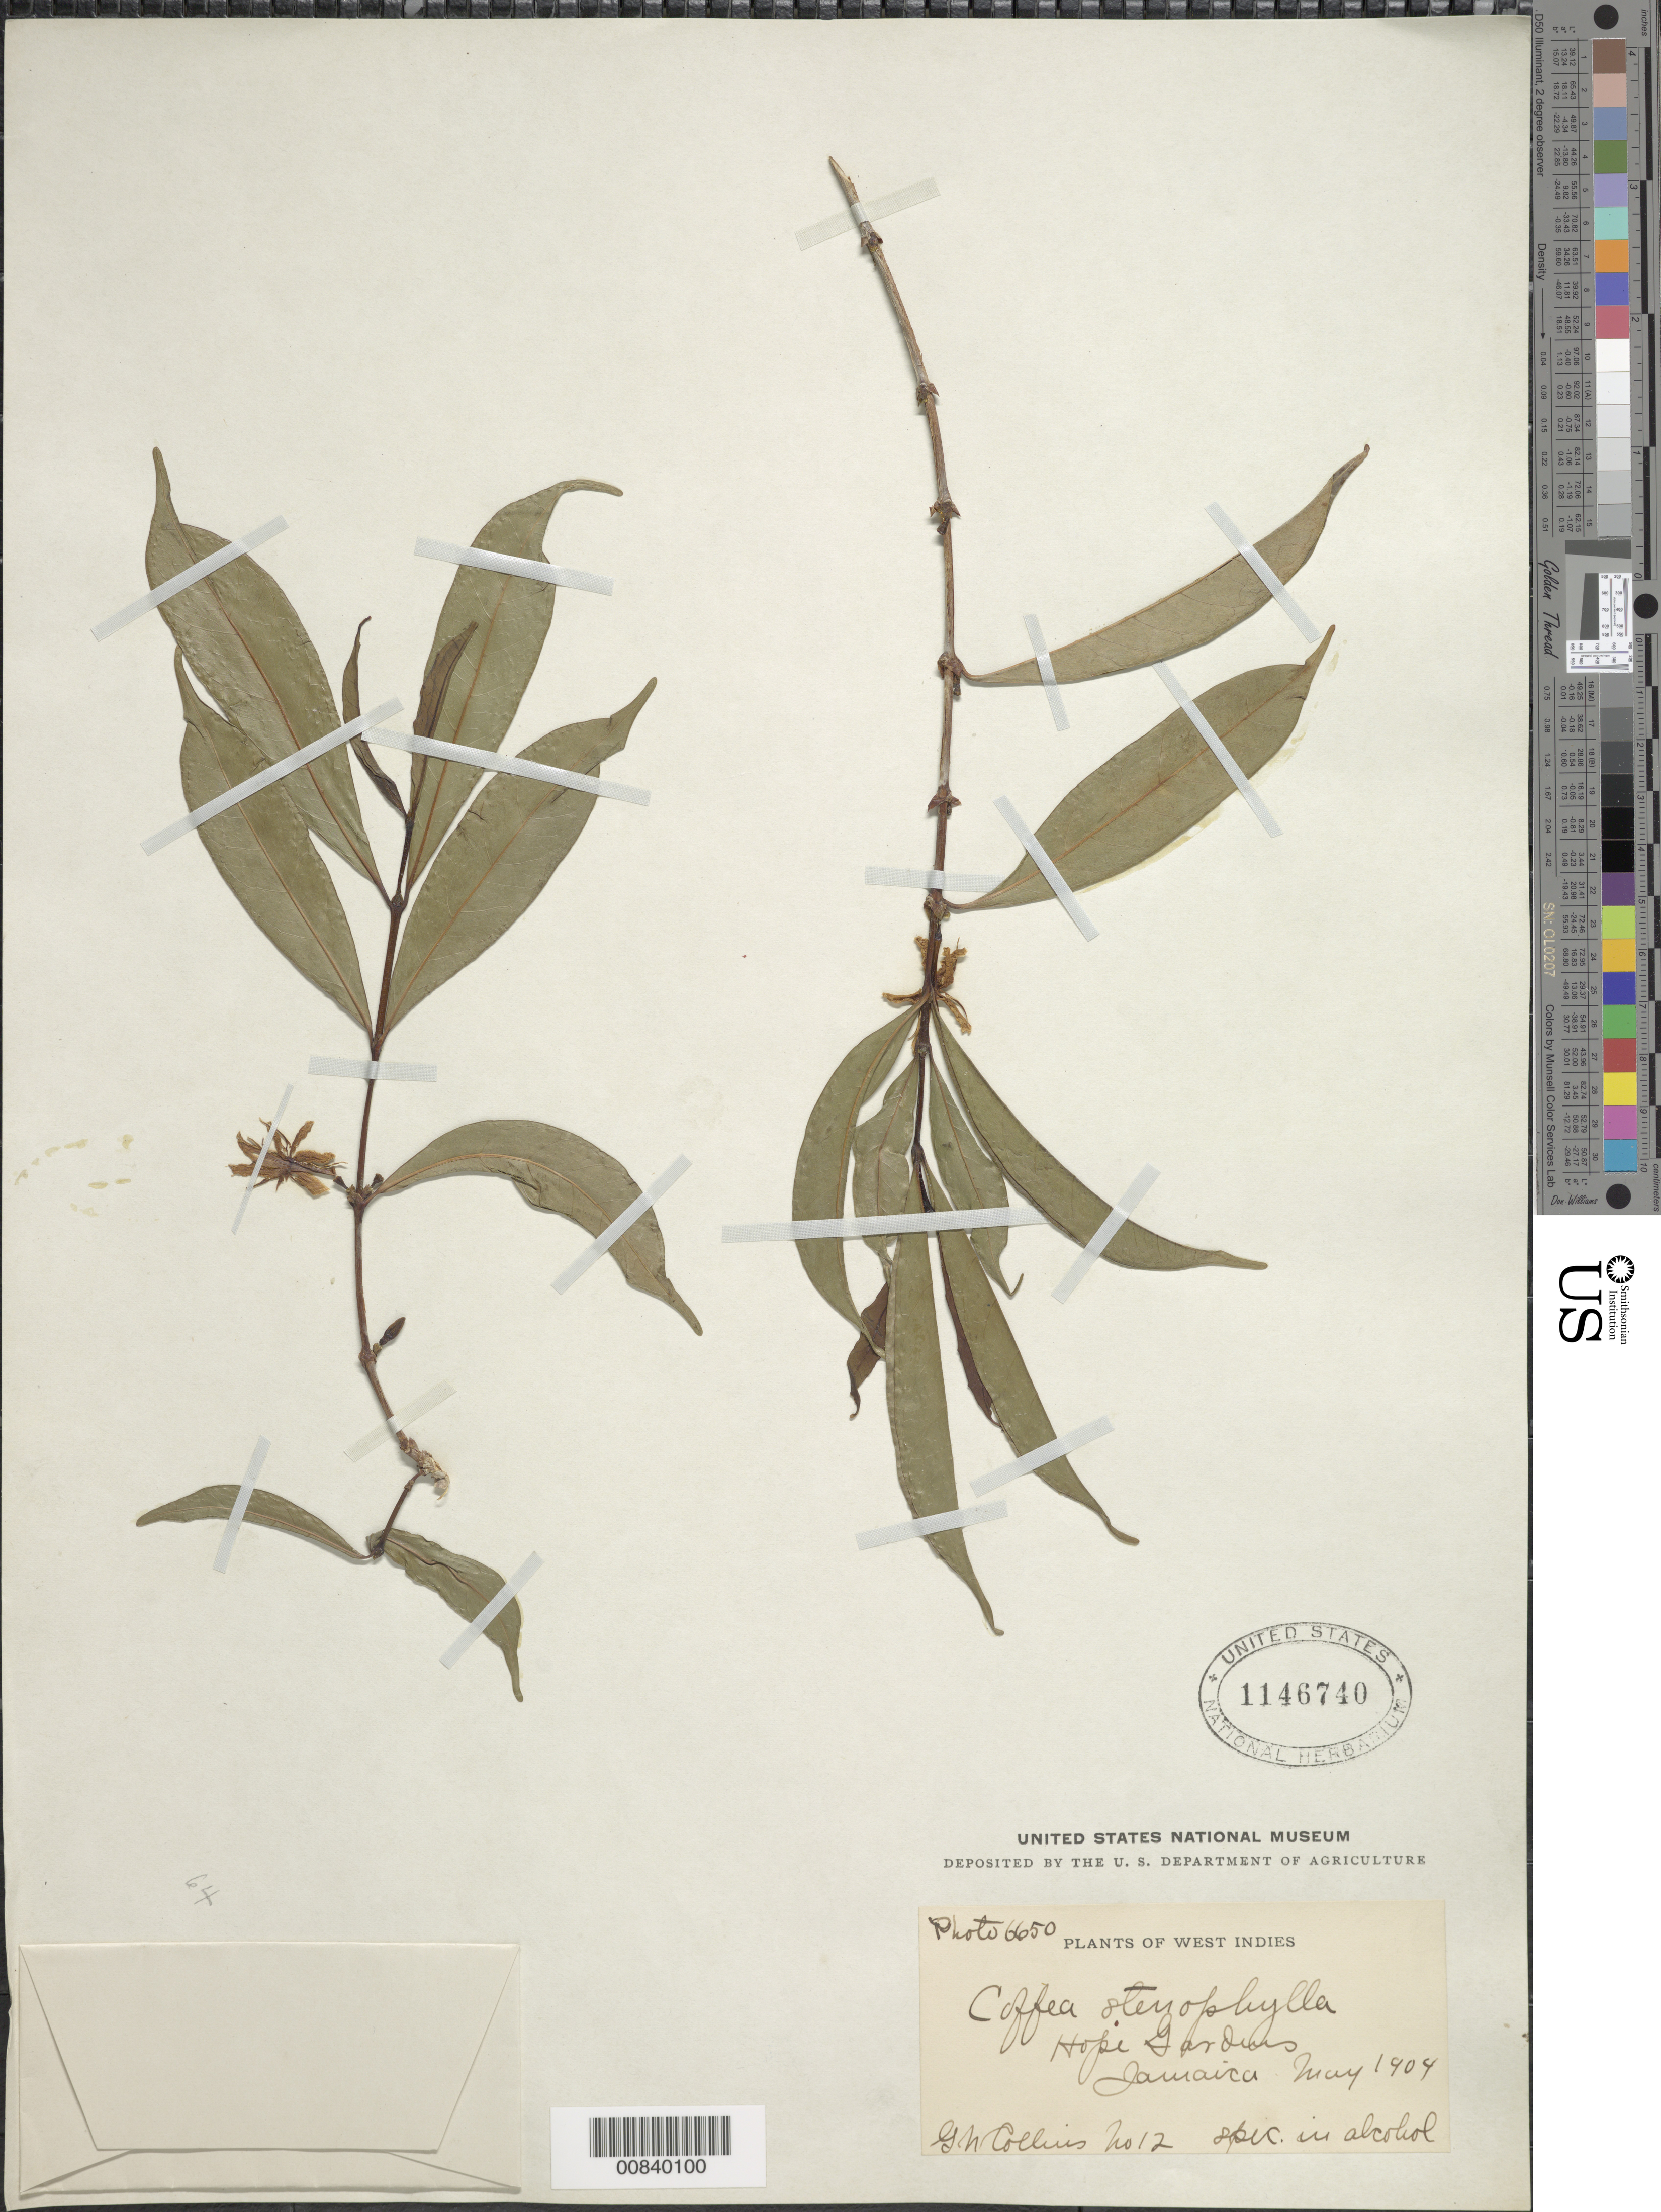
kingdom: Plantae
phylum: Tracheophyta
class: Magnoliopsida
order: Gentianales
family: Rubiaceae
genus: Coffea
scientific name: Coffea stenophylla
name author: G. Don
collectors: G. N. Collins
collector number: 12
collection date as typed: May 1904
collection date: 1904-05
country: Jamaica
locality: Hope Gardens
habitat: Garden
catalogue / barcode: US 1146740